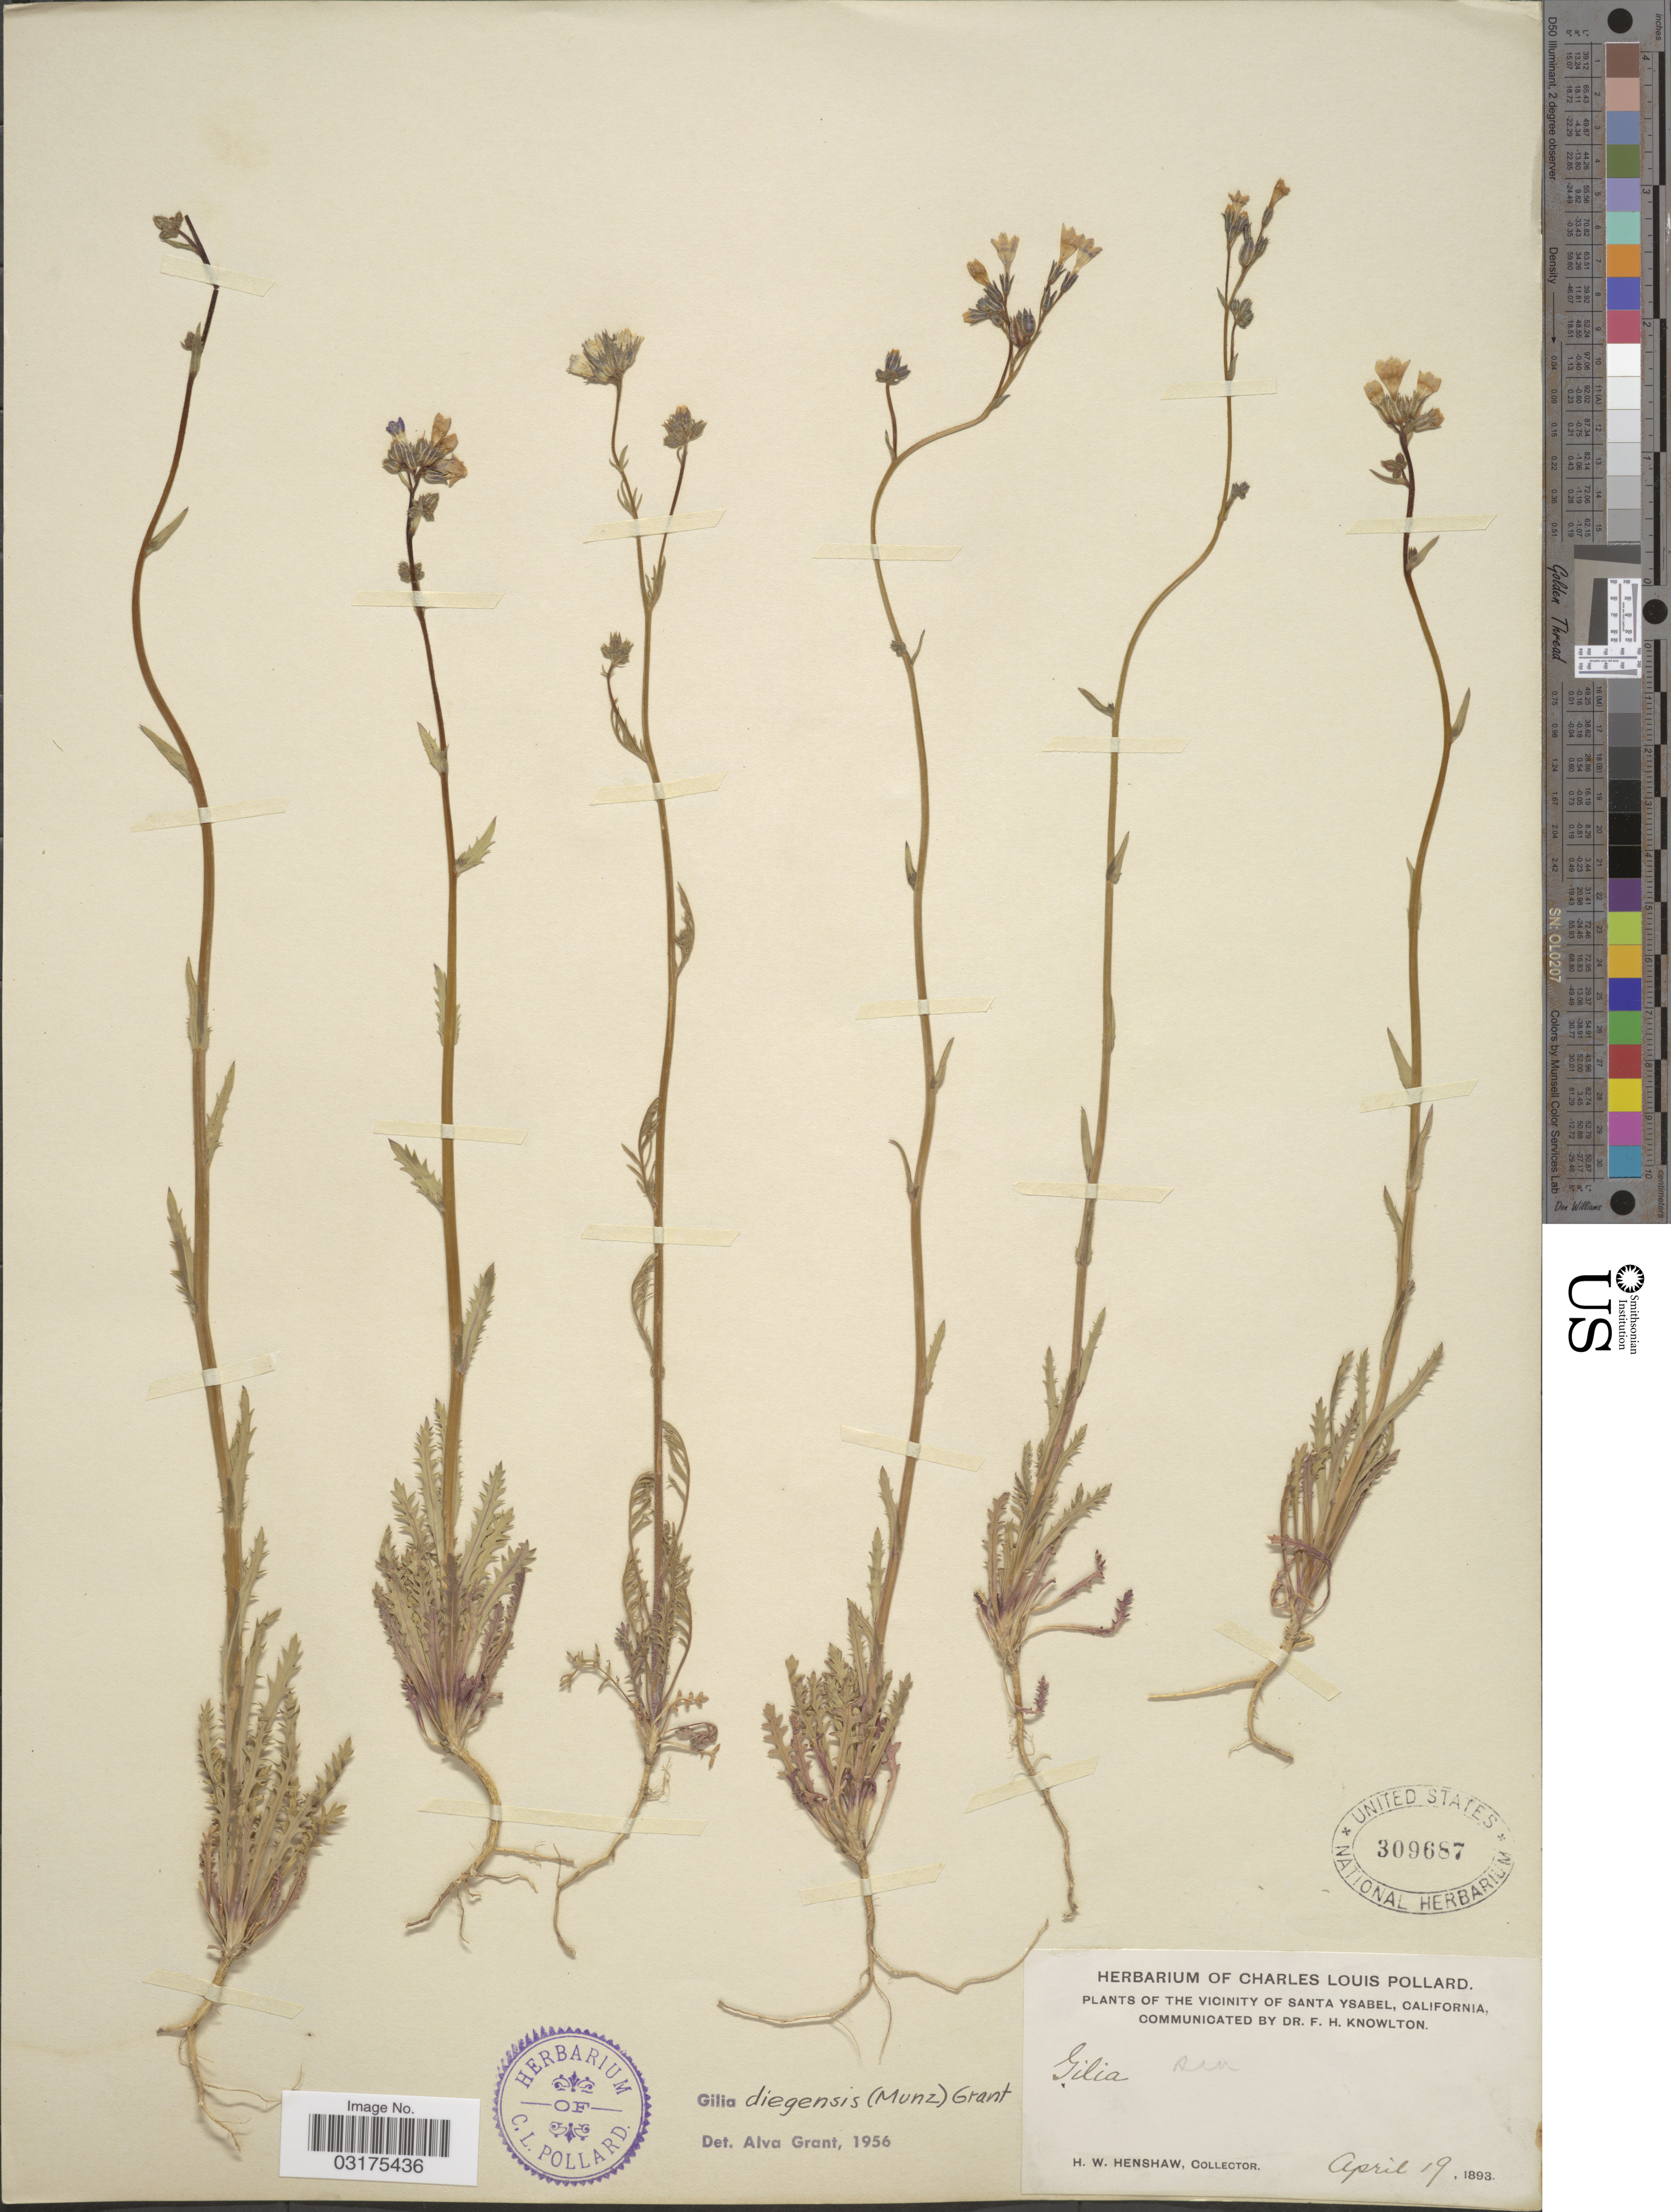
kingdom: Plantae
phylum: Tracheophyta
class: Magnoliopsida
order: Ericales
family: Polemoniaceae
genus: Gilia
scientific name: Gilia diegensis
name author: (Munz) A.D. Grant & V.E. Grant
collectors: H. Henshaw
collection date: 1893-04-19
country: United States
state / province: California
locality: The Vicinity of Santa Ysabel, California.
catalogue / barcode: US 309687